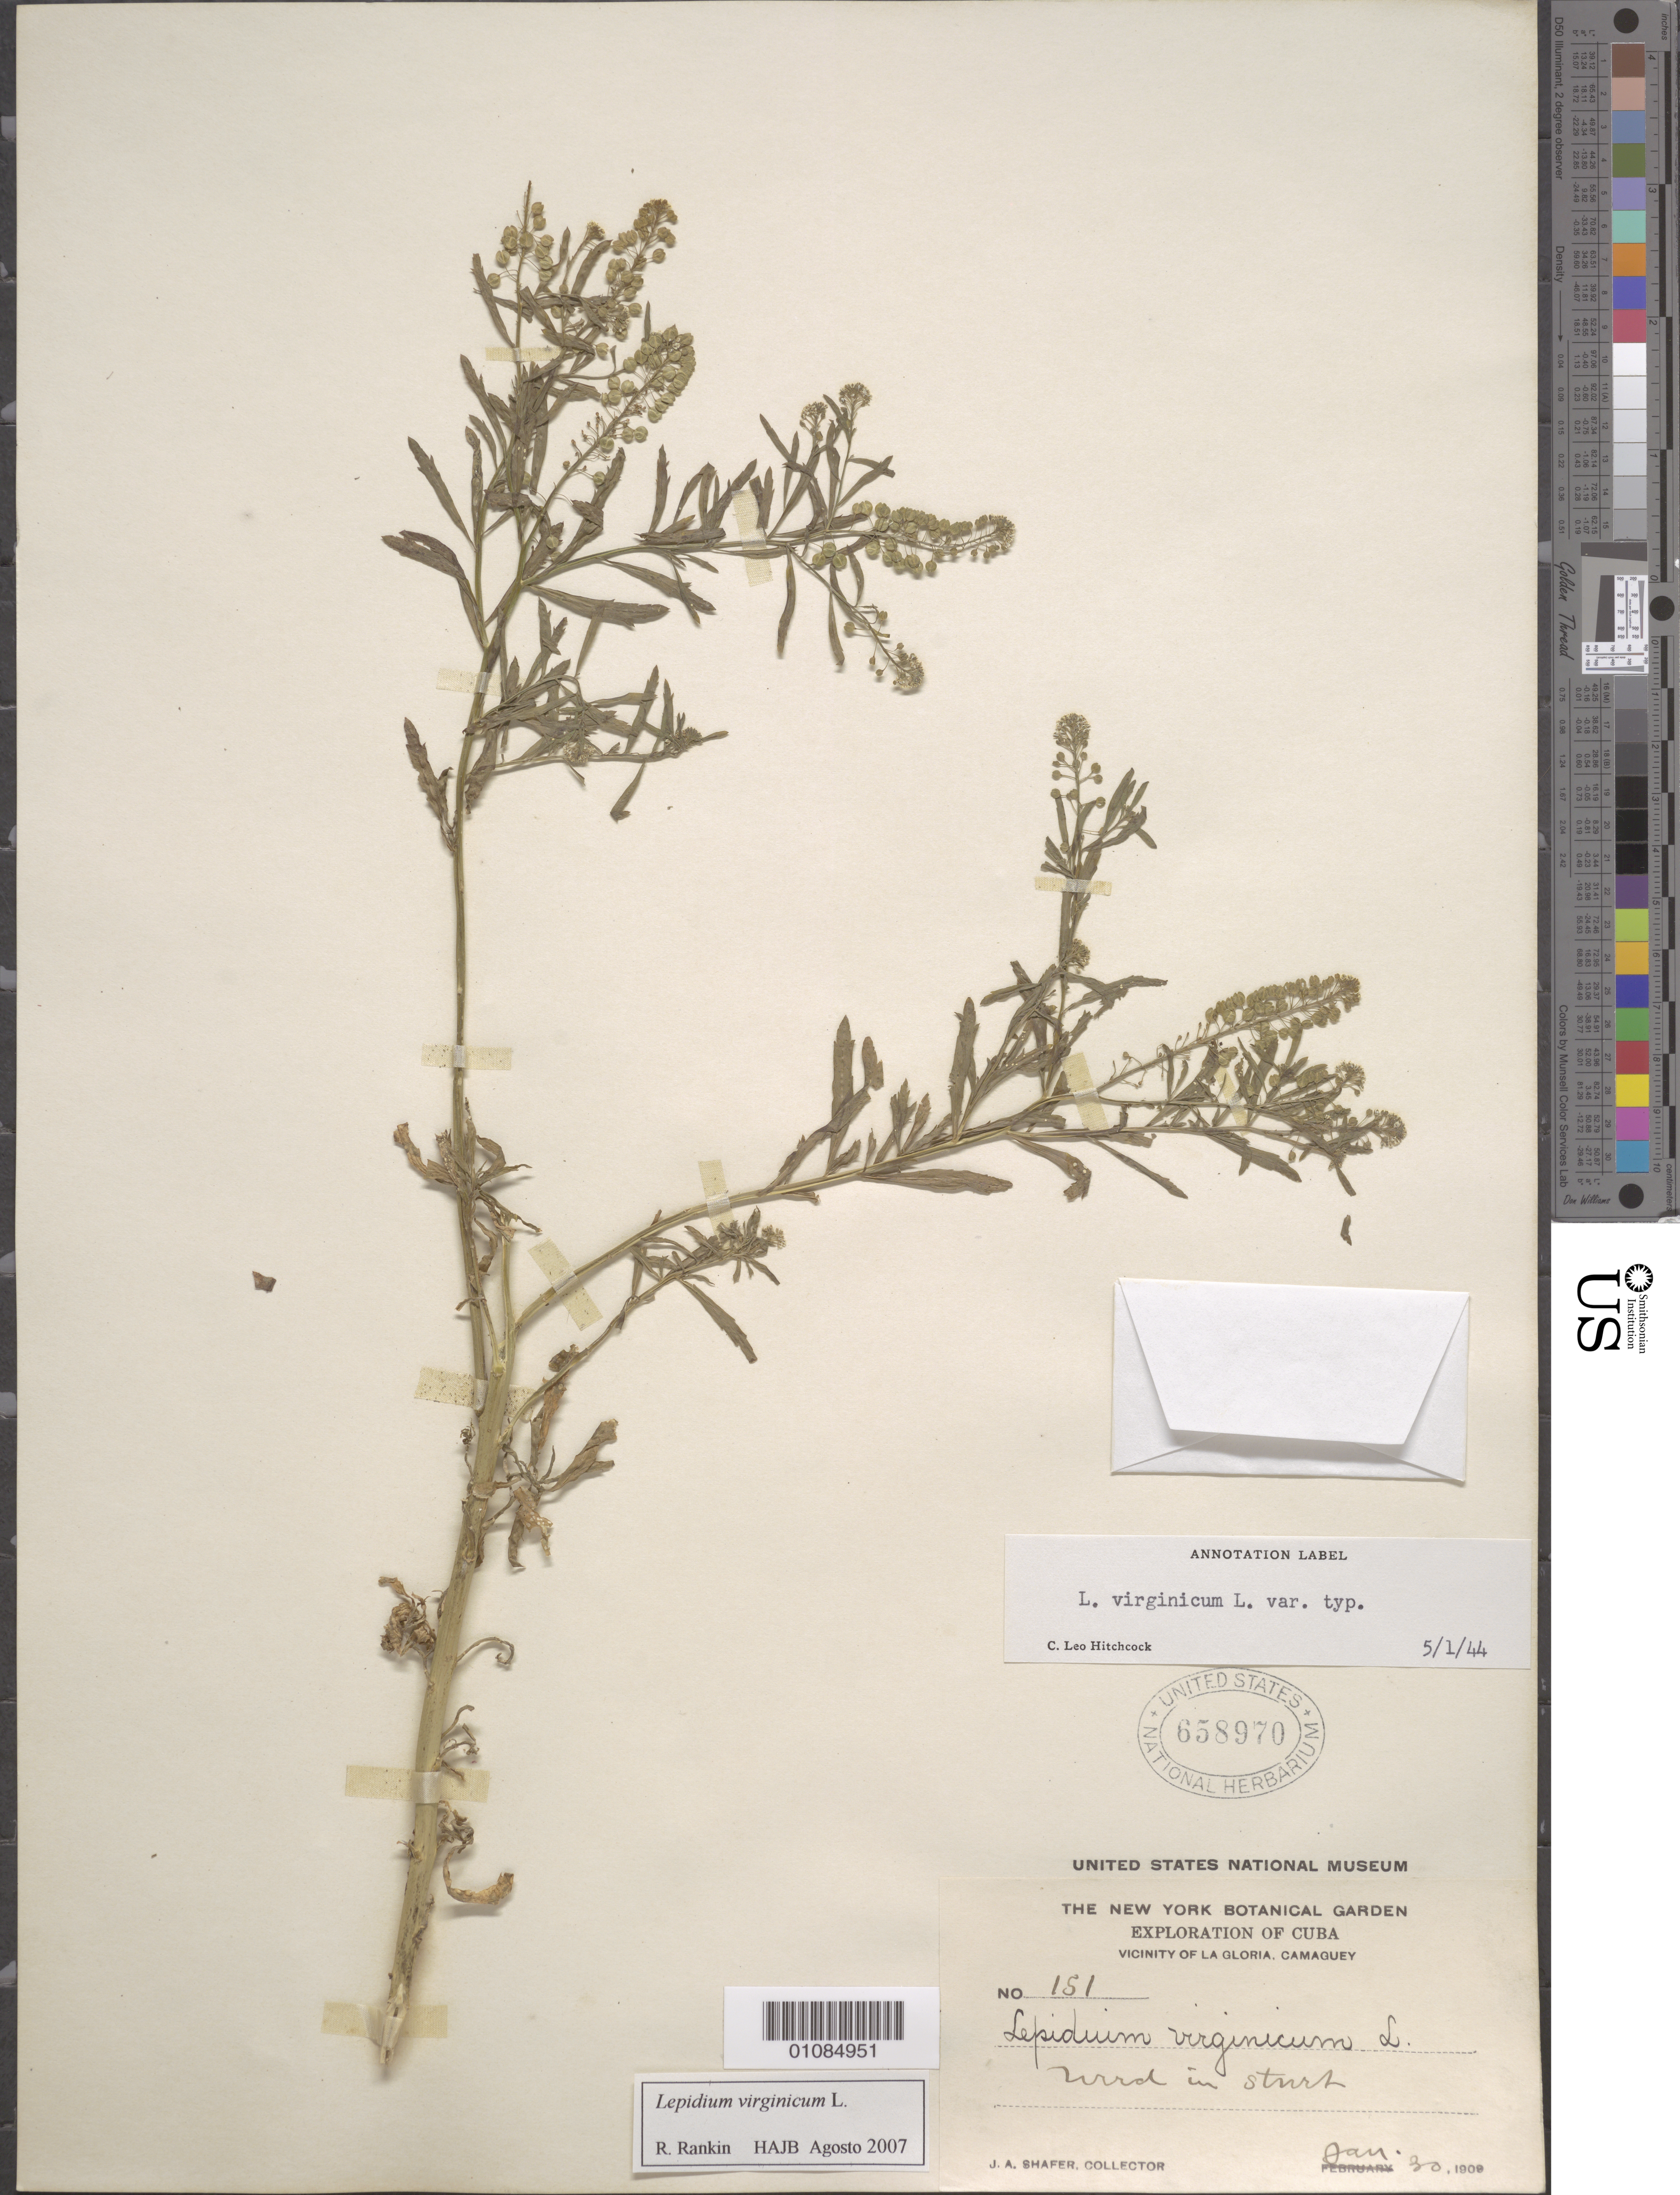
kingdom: Plantae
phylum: Tracheophyta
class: Magnoliopsida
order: Brassicales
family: Brassicaceae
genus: Lepidium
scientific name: Lepidium virginicum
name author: L.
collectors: J. A. Shafer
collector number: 151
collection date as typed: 30 Jan 1909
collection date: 1909-01-30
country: Cuba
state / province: Camagüey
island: Cuba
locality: Vicinity of La Gloria, Camaguey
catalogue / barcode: US 658970